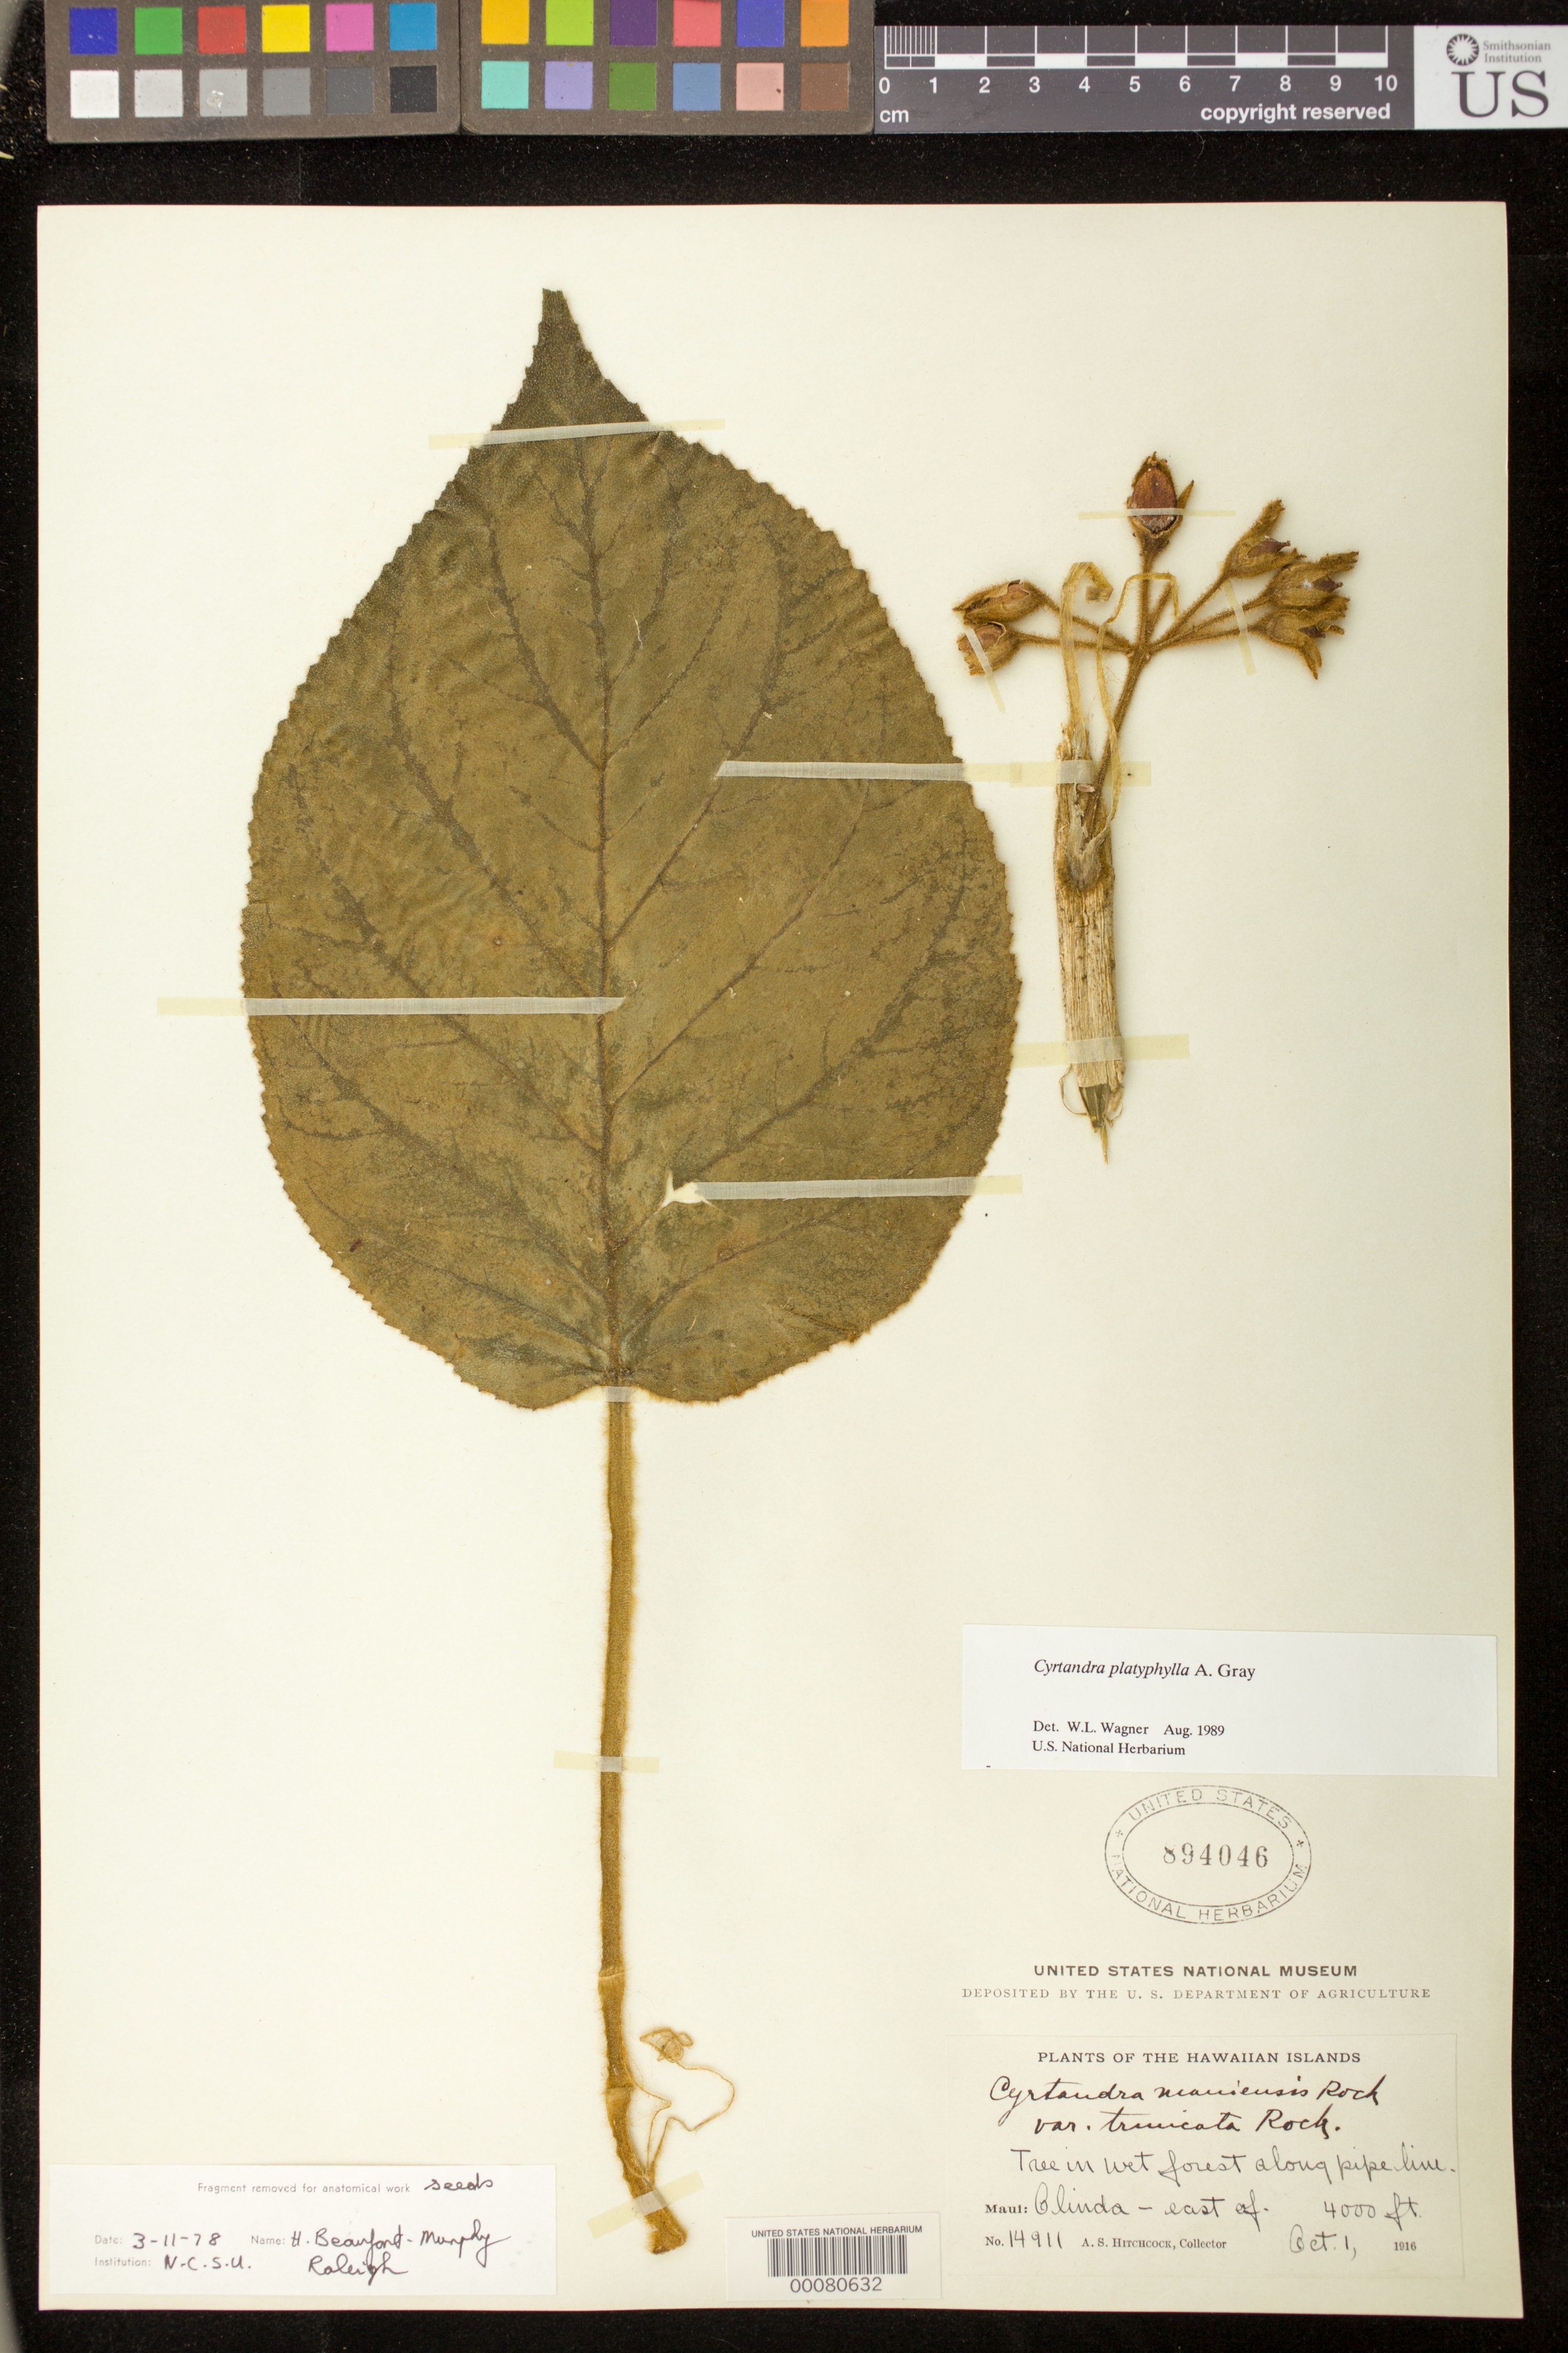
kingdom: Plantae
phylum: Tracheophyta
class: Magnoliopsida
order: Lamiales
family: Gesneriaceae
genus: Cyrtandra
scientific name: Cyrtandra platyphylla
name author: A. Gray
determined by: Wagner, W. L., (BOT), Smithsonian Institution - National Museum of Natural History (UNITED STATES)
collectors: A. S. Hitchcock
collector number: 14911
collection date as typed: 01 Oct 1916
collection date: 1916-10-01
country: United States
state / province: Hawaii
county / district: Maui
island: Maui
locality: Olinda, East of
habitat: Tree in wet forest along pipe line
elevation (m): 1219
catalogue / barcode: US 894046